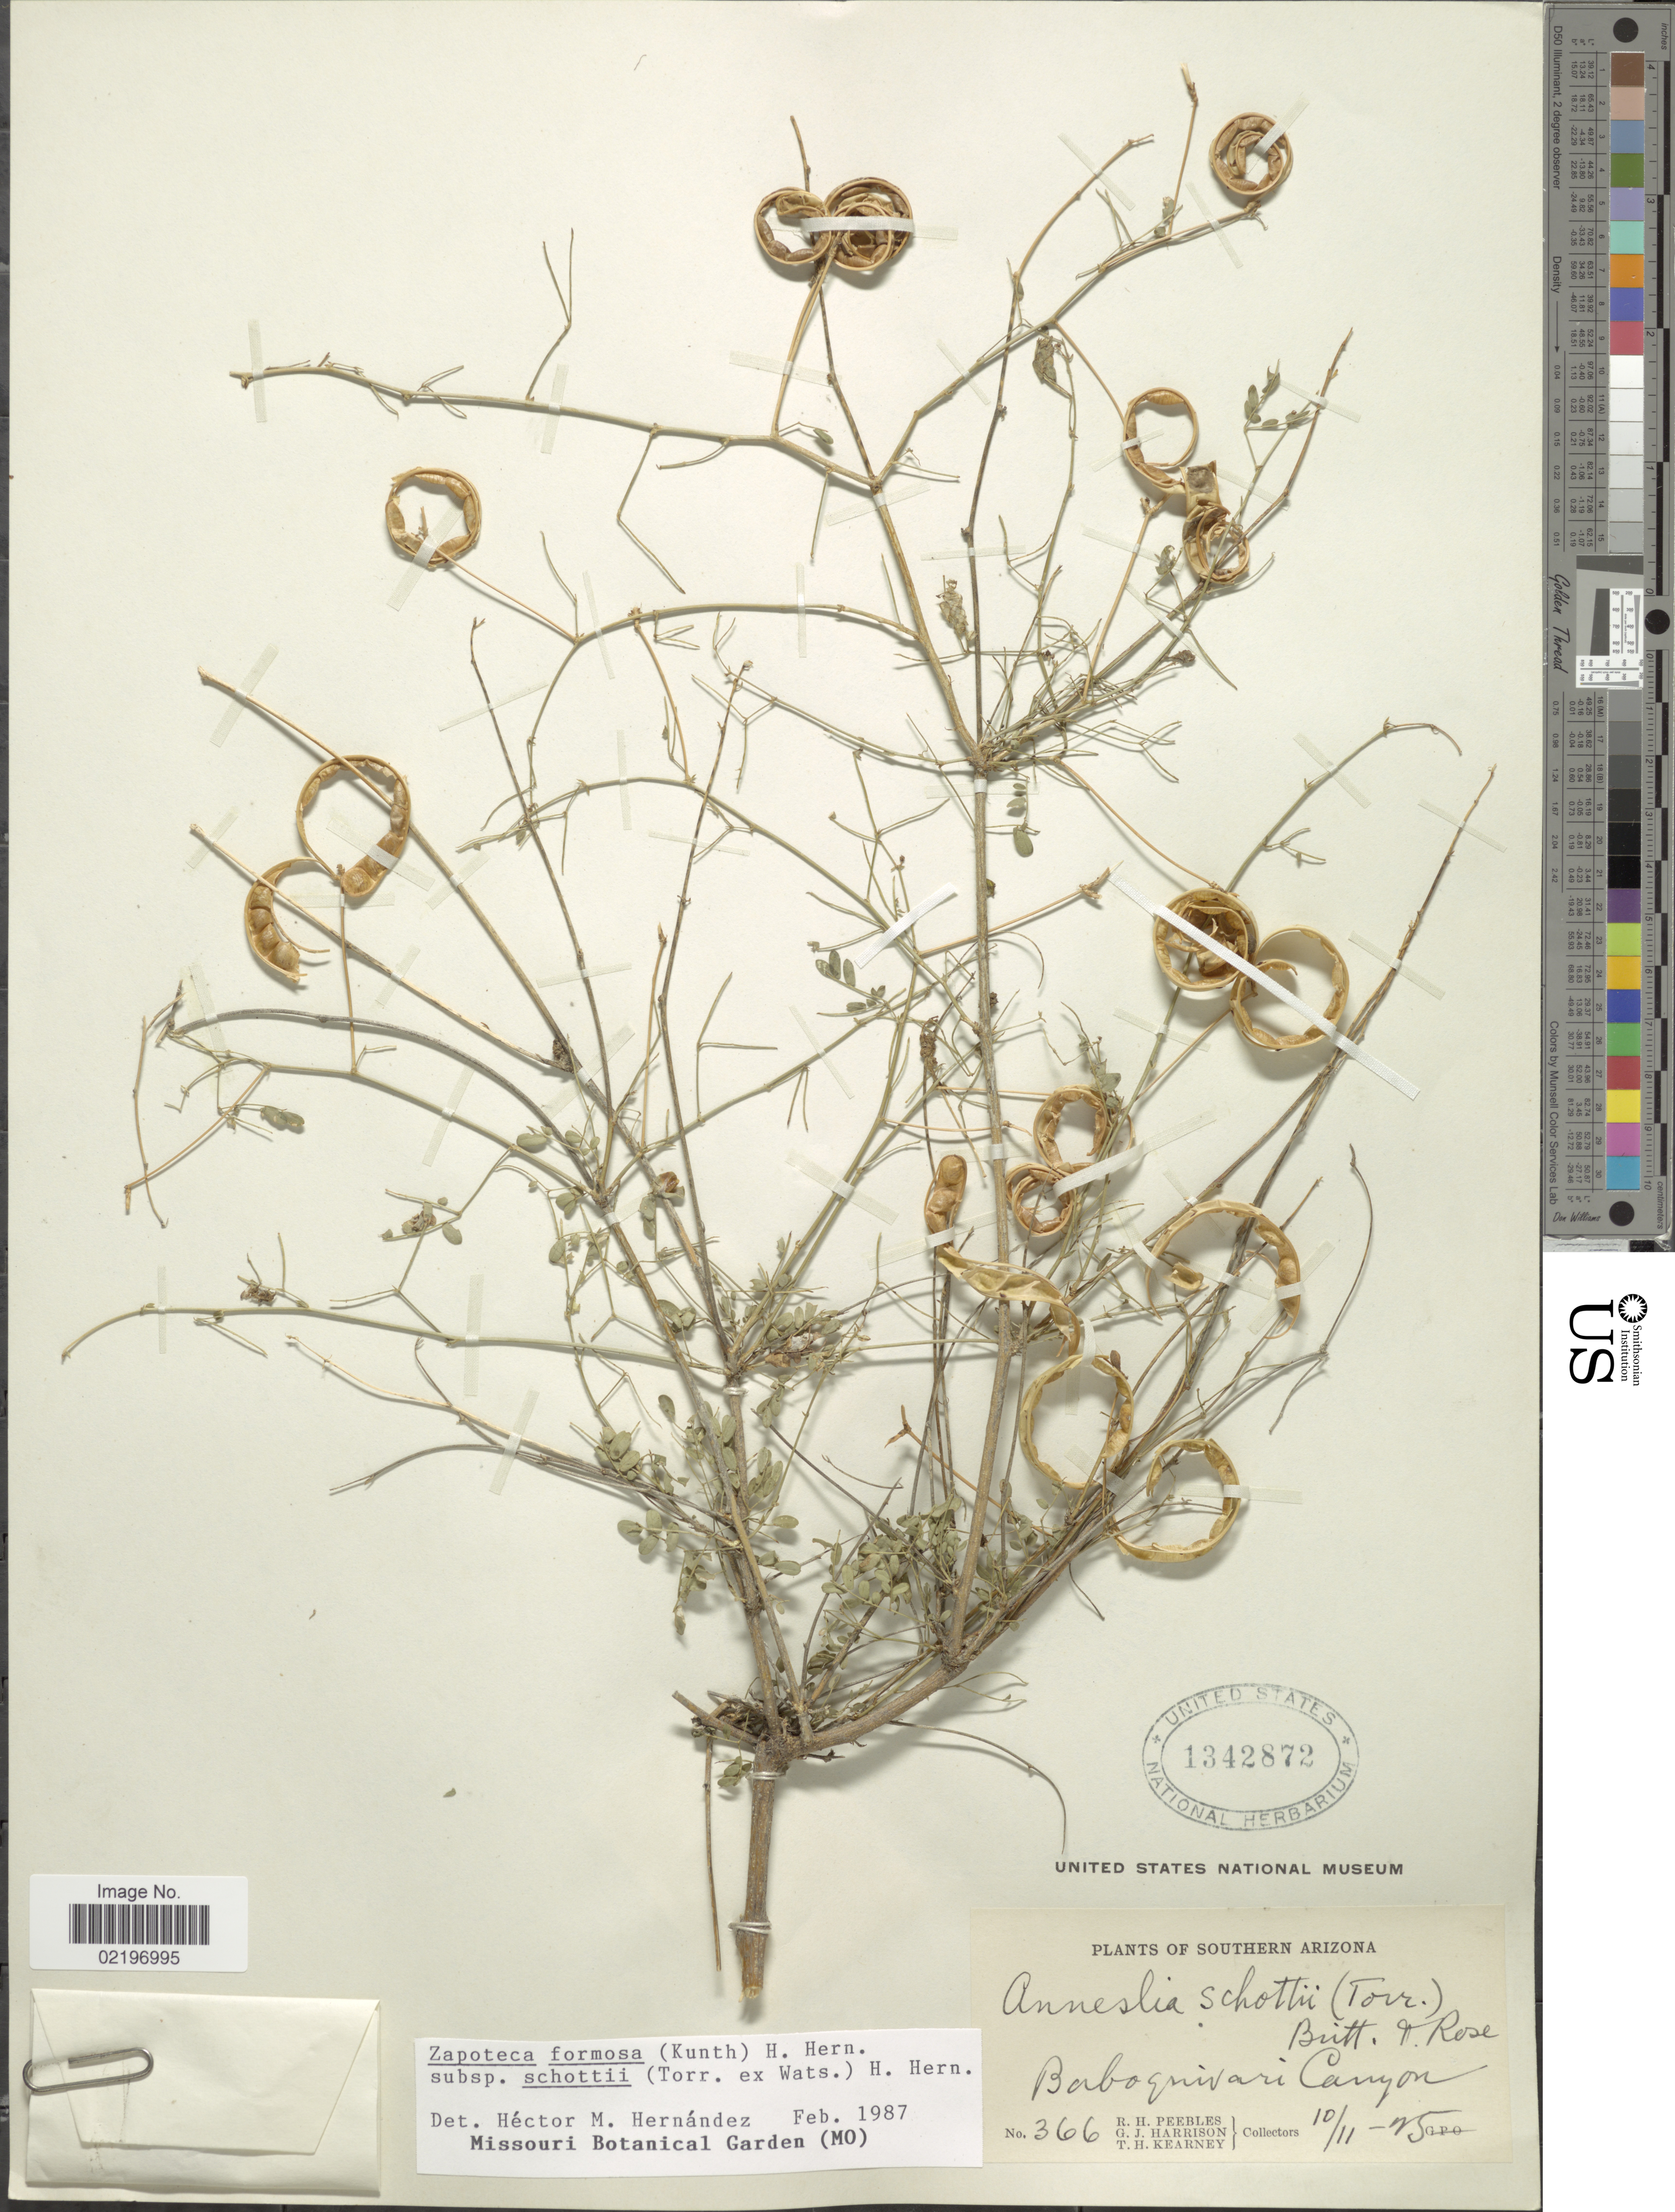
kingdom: Plantae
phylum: Tracheophyta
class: Magnoliopsida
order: Fabales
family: Fabaceae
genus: Zapoteca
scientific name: Zapoteca formosa subsp. schottii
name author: (Torr. ex S. Watson) H.M. Hern.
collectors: R. H. Peebles, G. J. Harrison & T. H. Kearney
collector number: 366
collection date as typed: Transcribed d/m/y: 10/11/25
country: United States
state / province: Arizona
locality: Southern Arizona. Baboquivari Canyon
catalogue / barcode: US 1342872